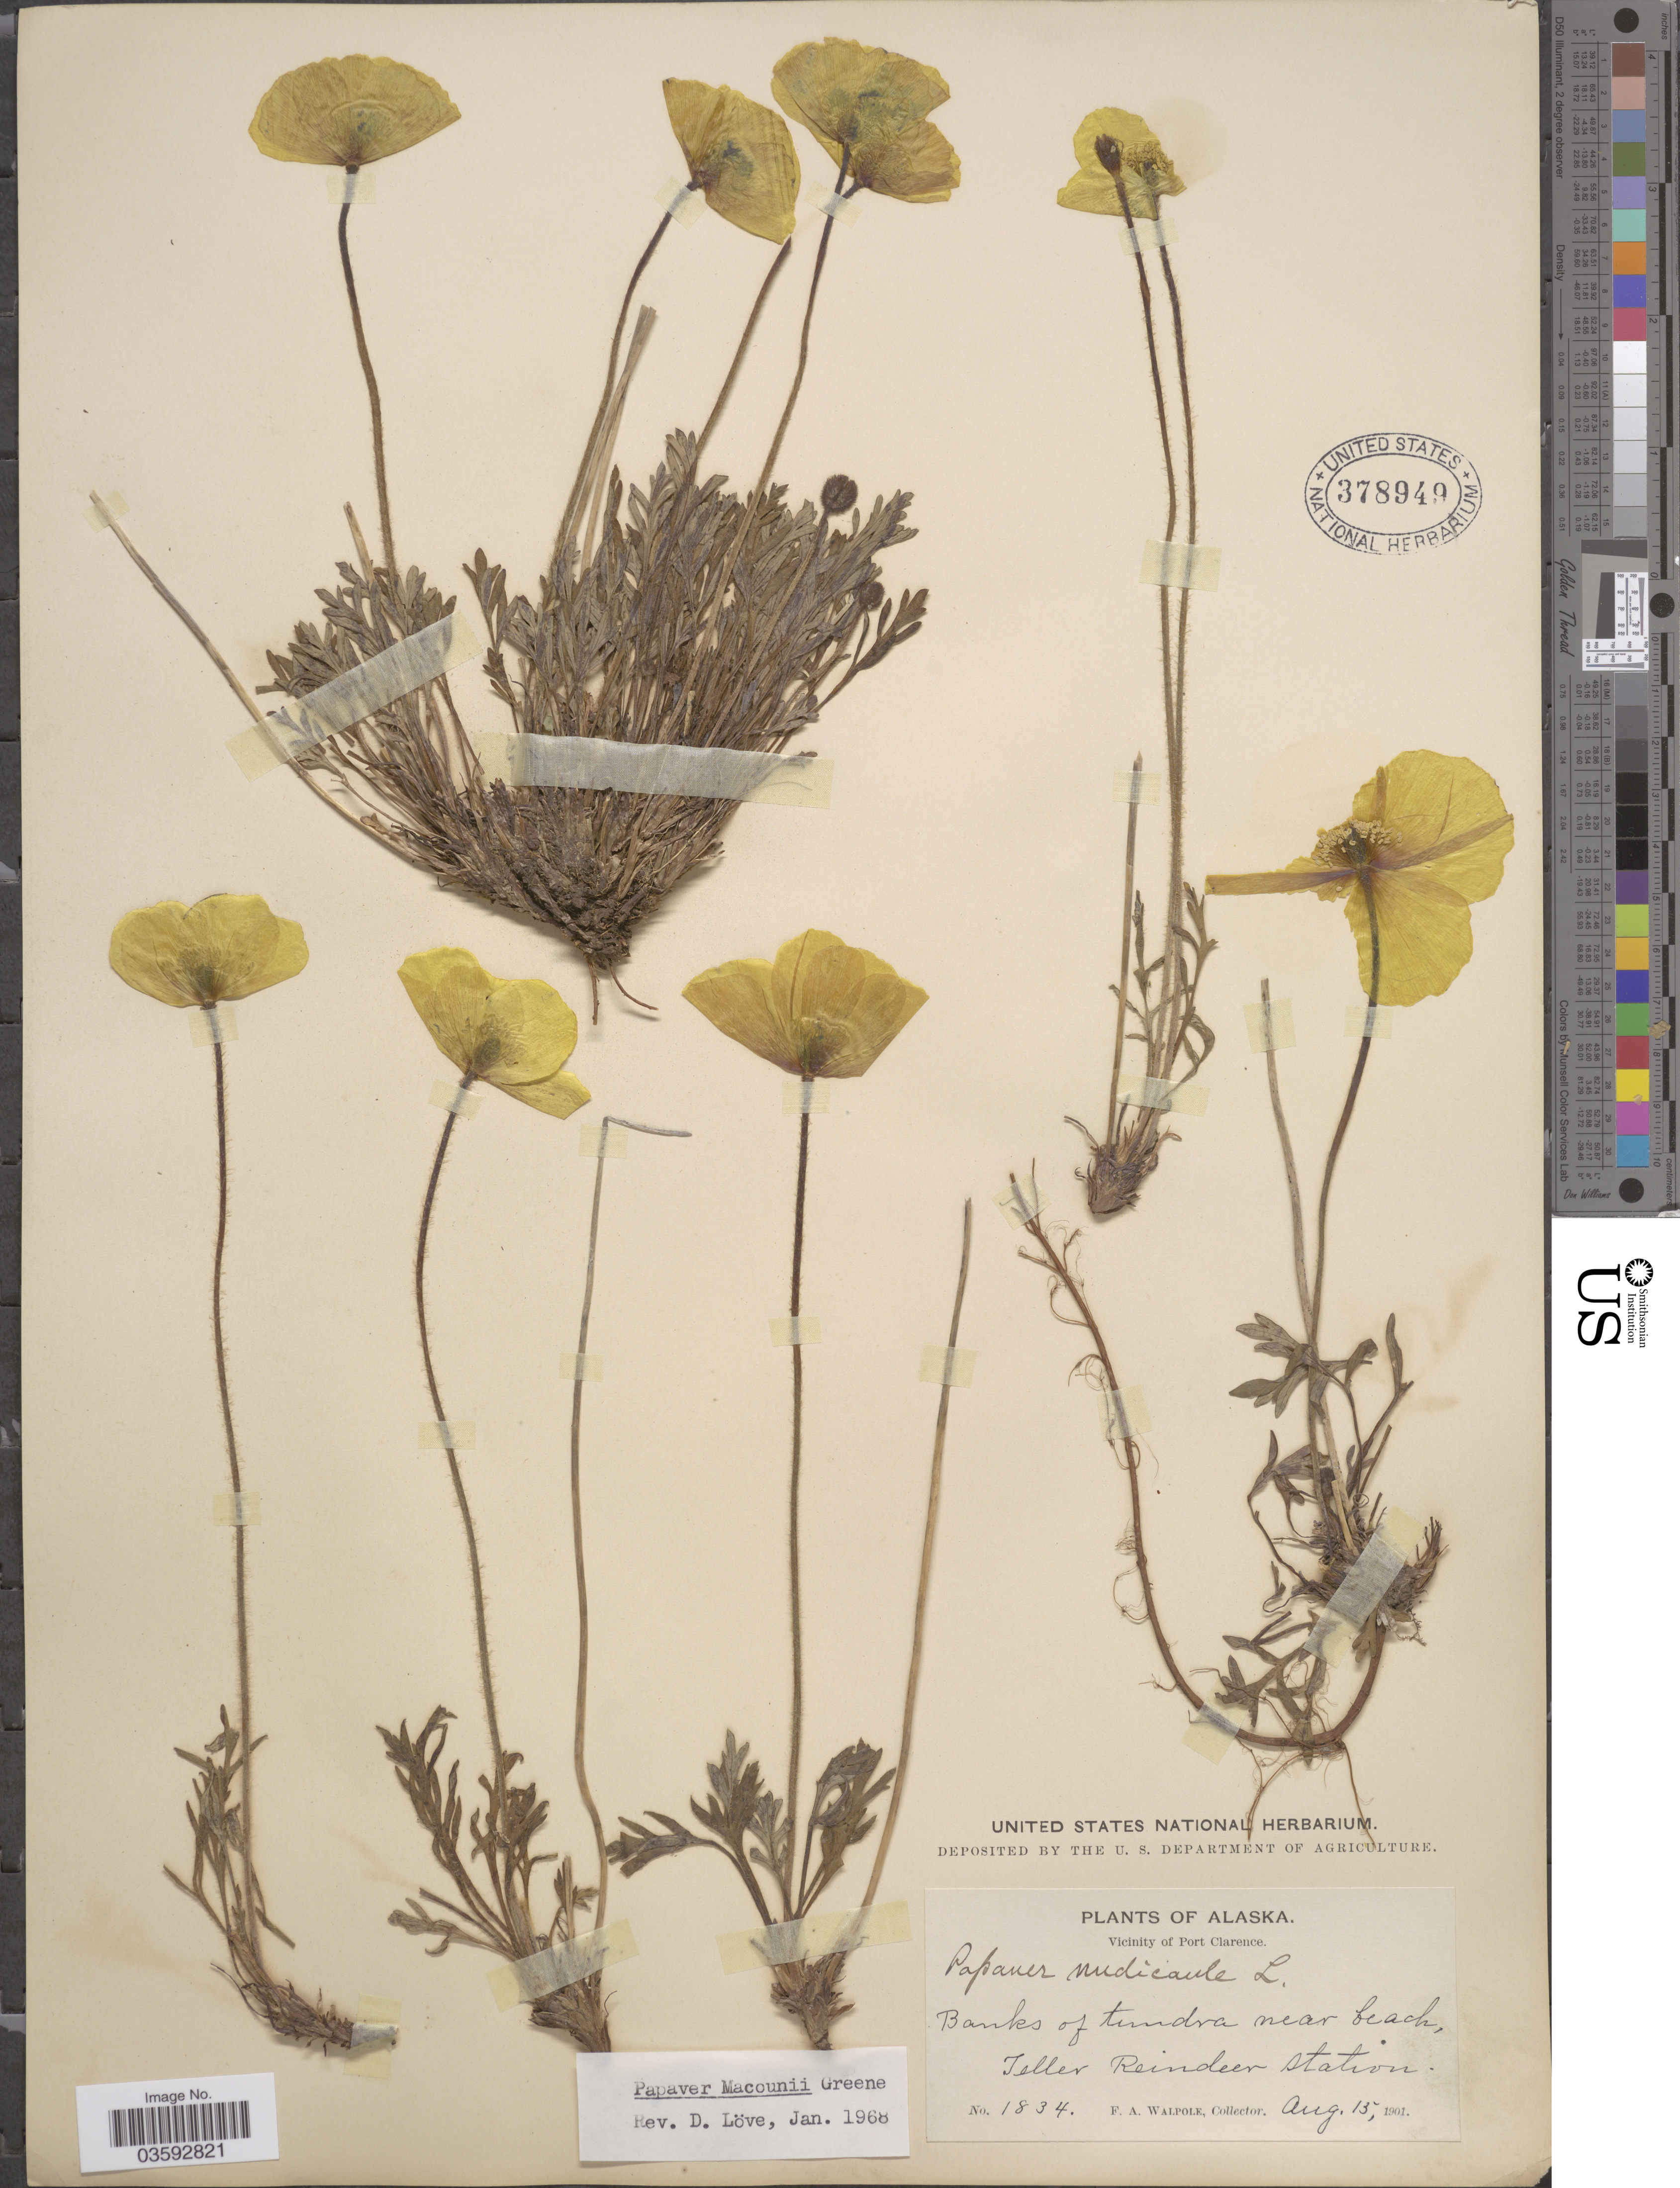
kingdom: Plantae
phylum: Tracheophyta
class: Magnoliopsida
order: Ranunculales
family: Papaveraceae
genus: Papaver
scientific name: Papaver macounii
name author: Greene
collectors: F. Walpole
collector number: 1834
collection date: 1901-08-15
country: United States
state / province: Alaska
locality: Vicinity of Port Clarence. Banks of tundra near beach, Teller Reindeer station.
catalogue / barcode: US 378949